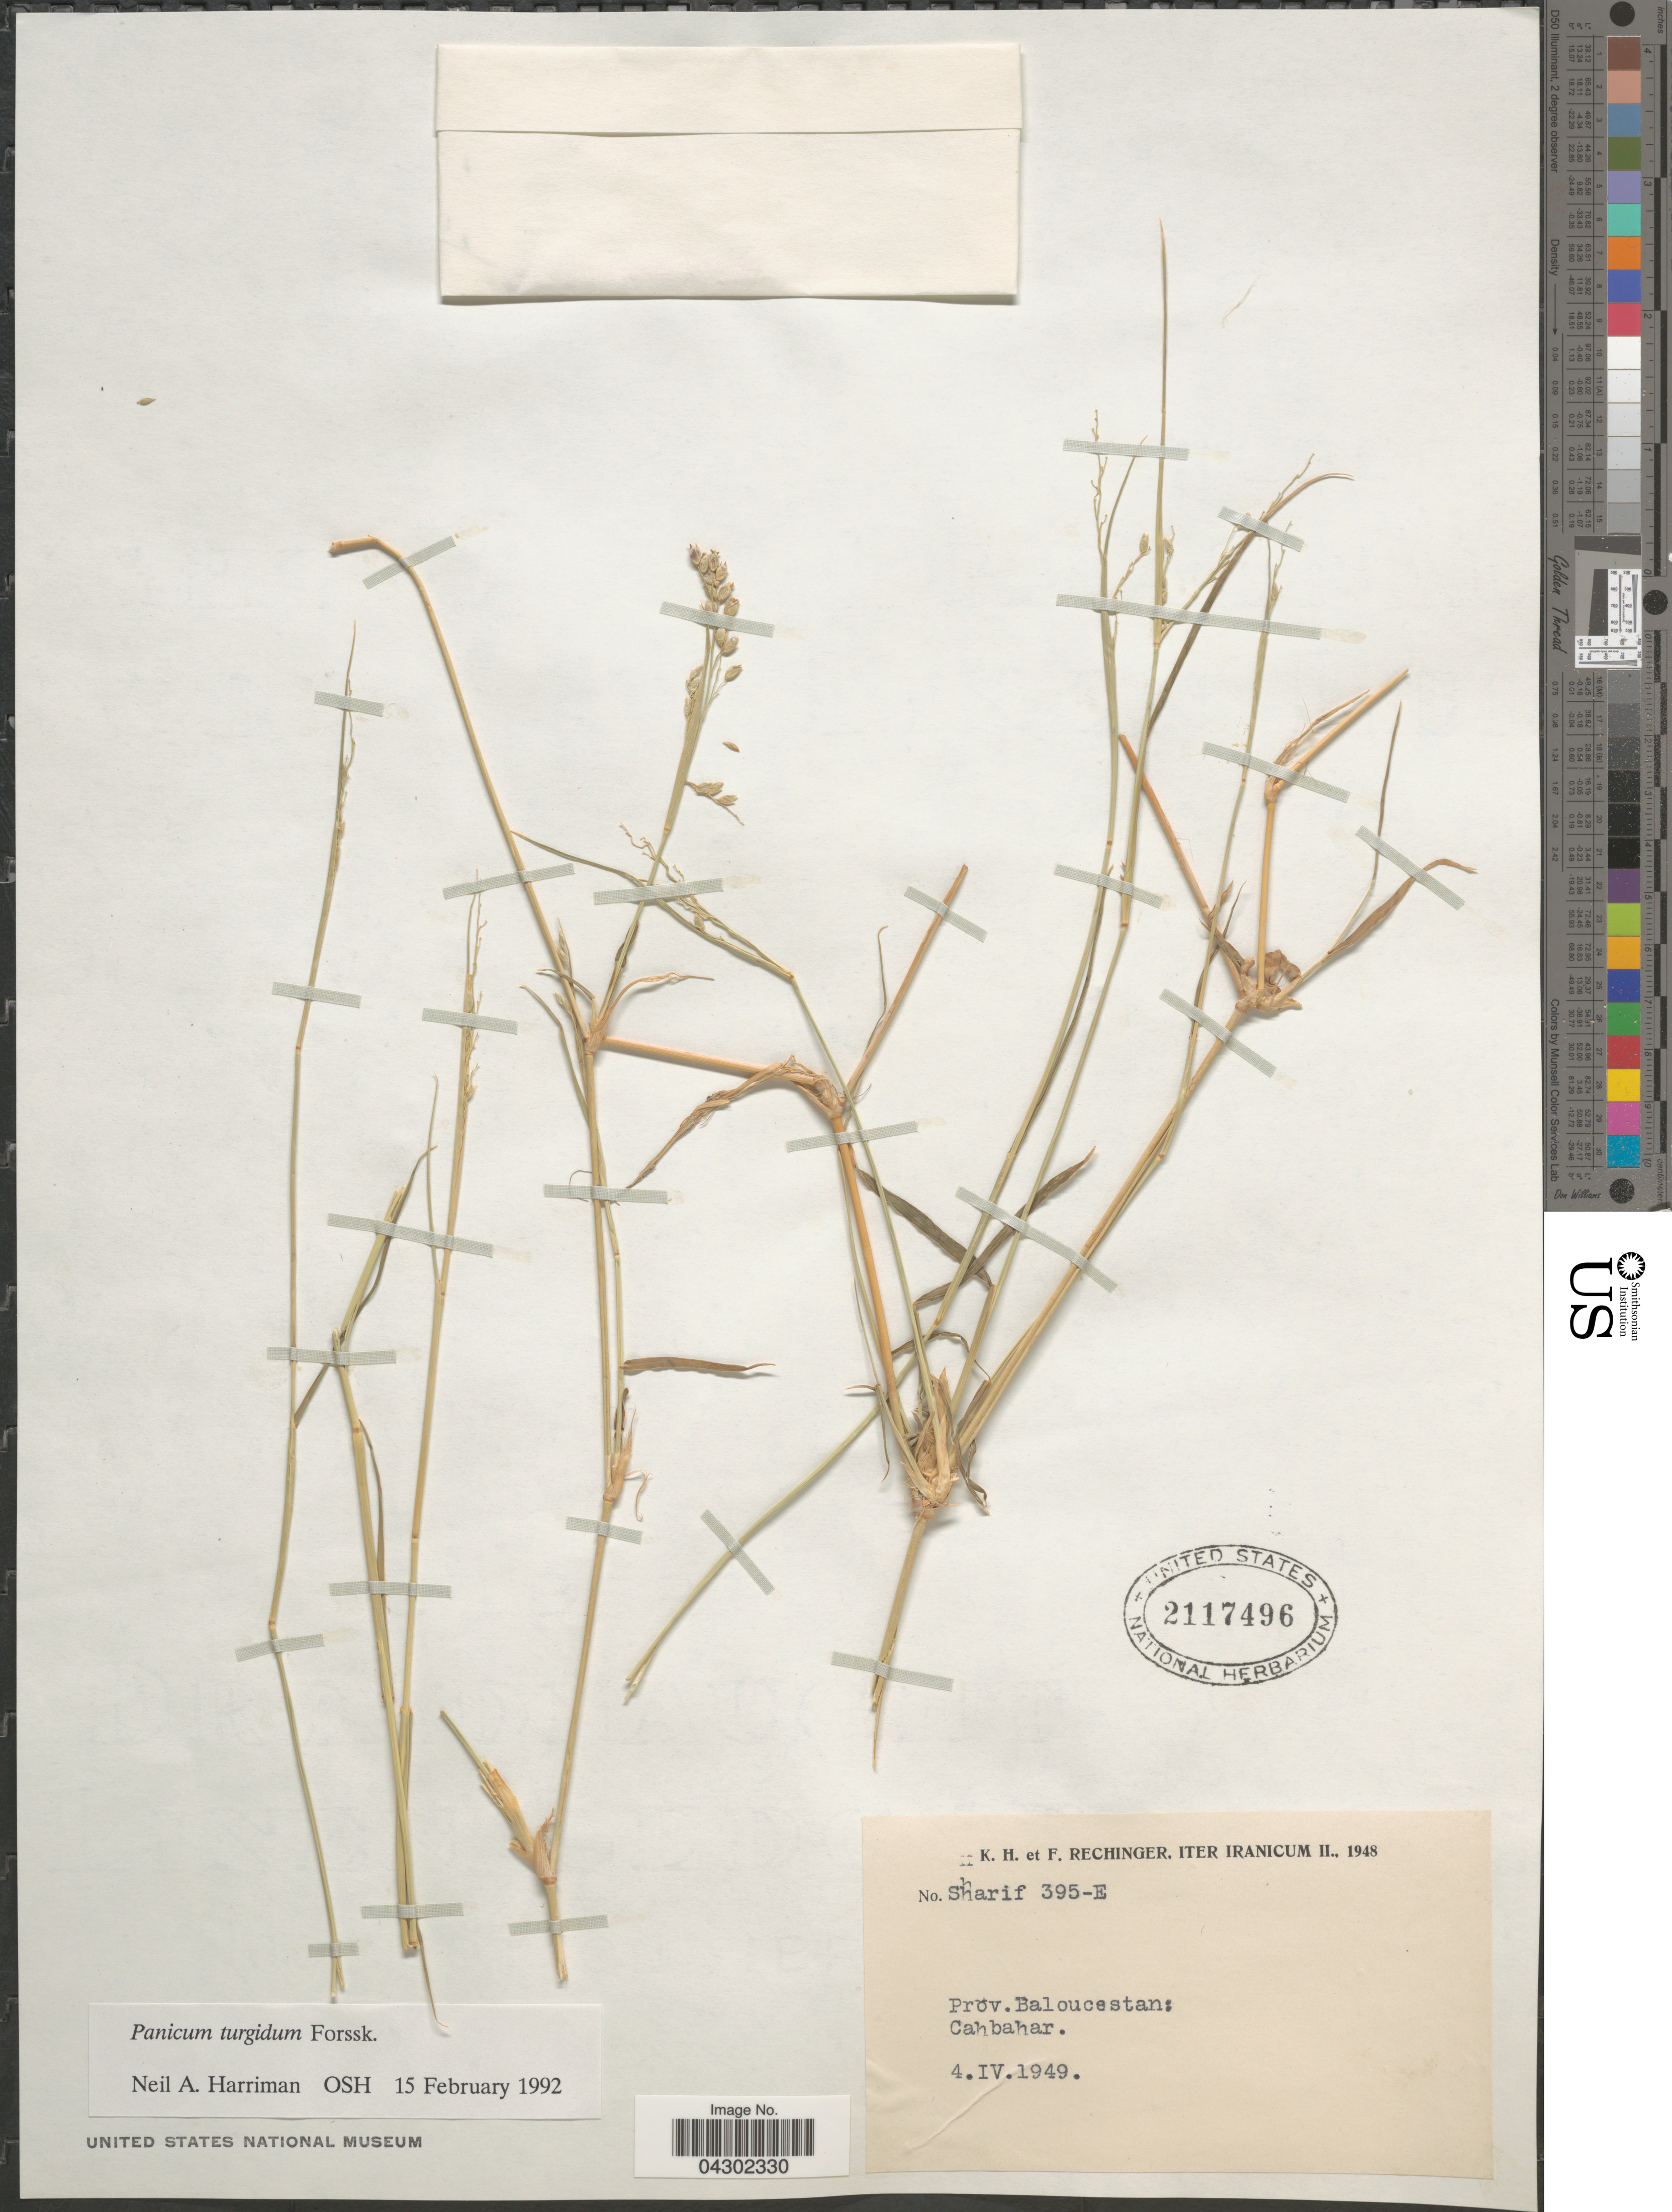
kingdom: Plantae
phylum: Tracheophyta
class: Liliopsida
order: Poales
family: Poaceae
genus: Panicum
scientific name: Panicum turgidum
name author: Forssk.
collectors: K. H. Rechinger & F. Rechinger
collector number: Sharif395-E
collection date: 1949-04-04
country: Iran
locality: Iter Iranicum II., 1948. Prov.Baloucestan: Cahbahar.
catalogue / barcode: US 2117496